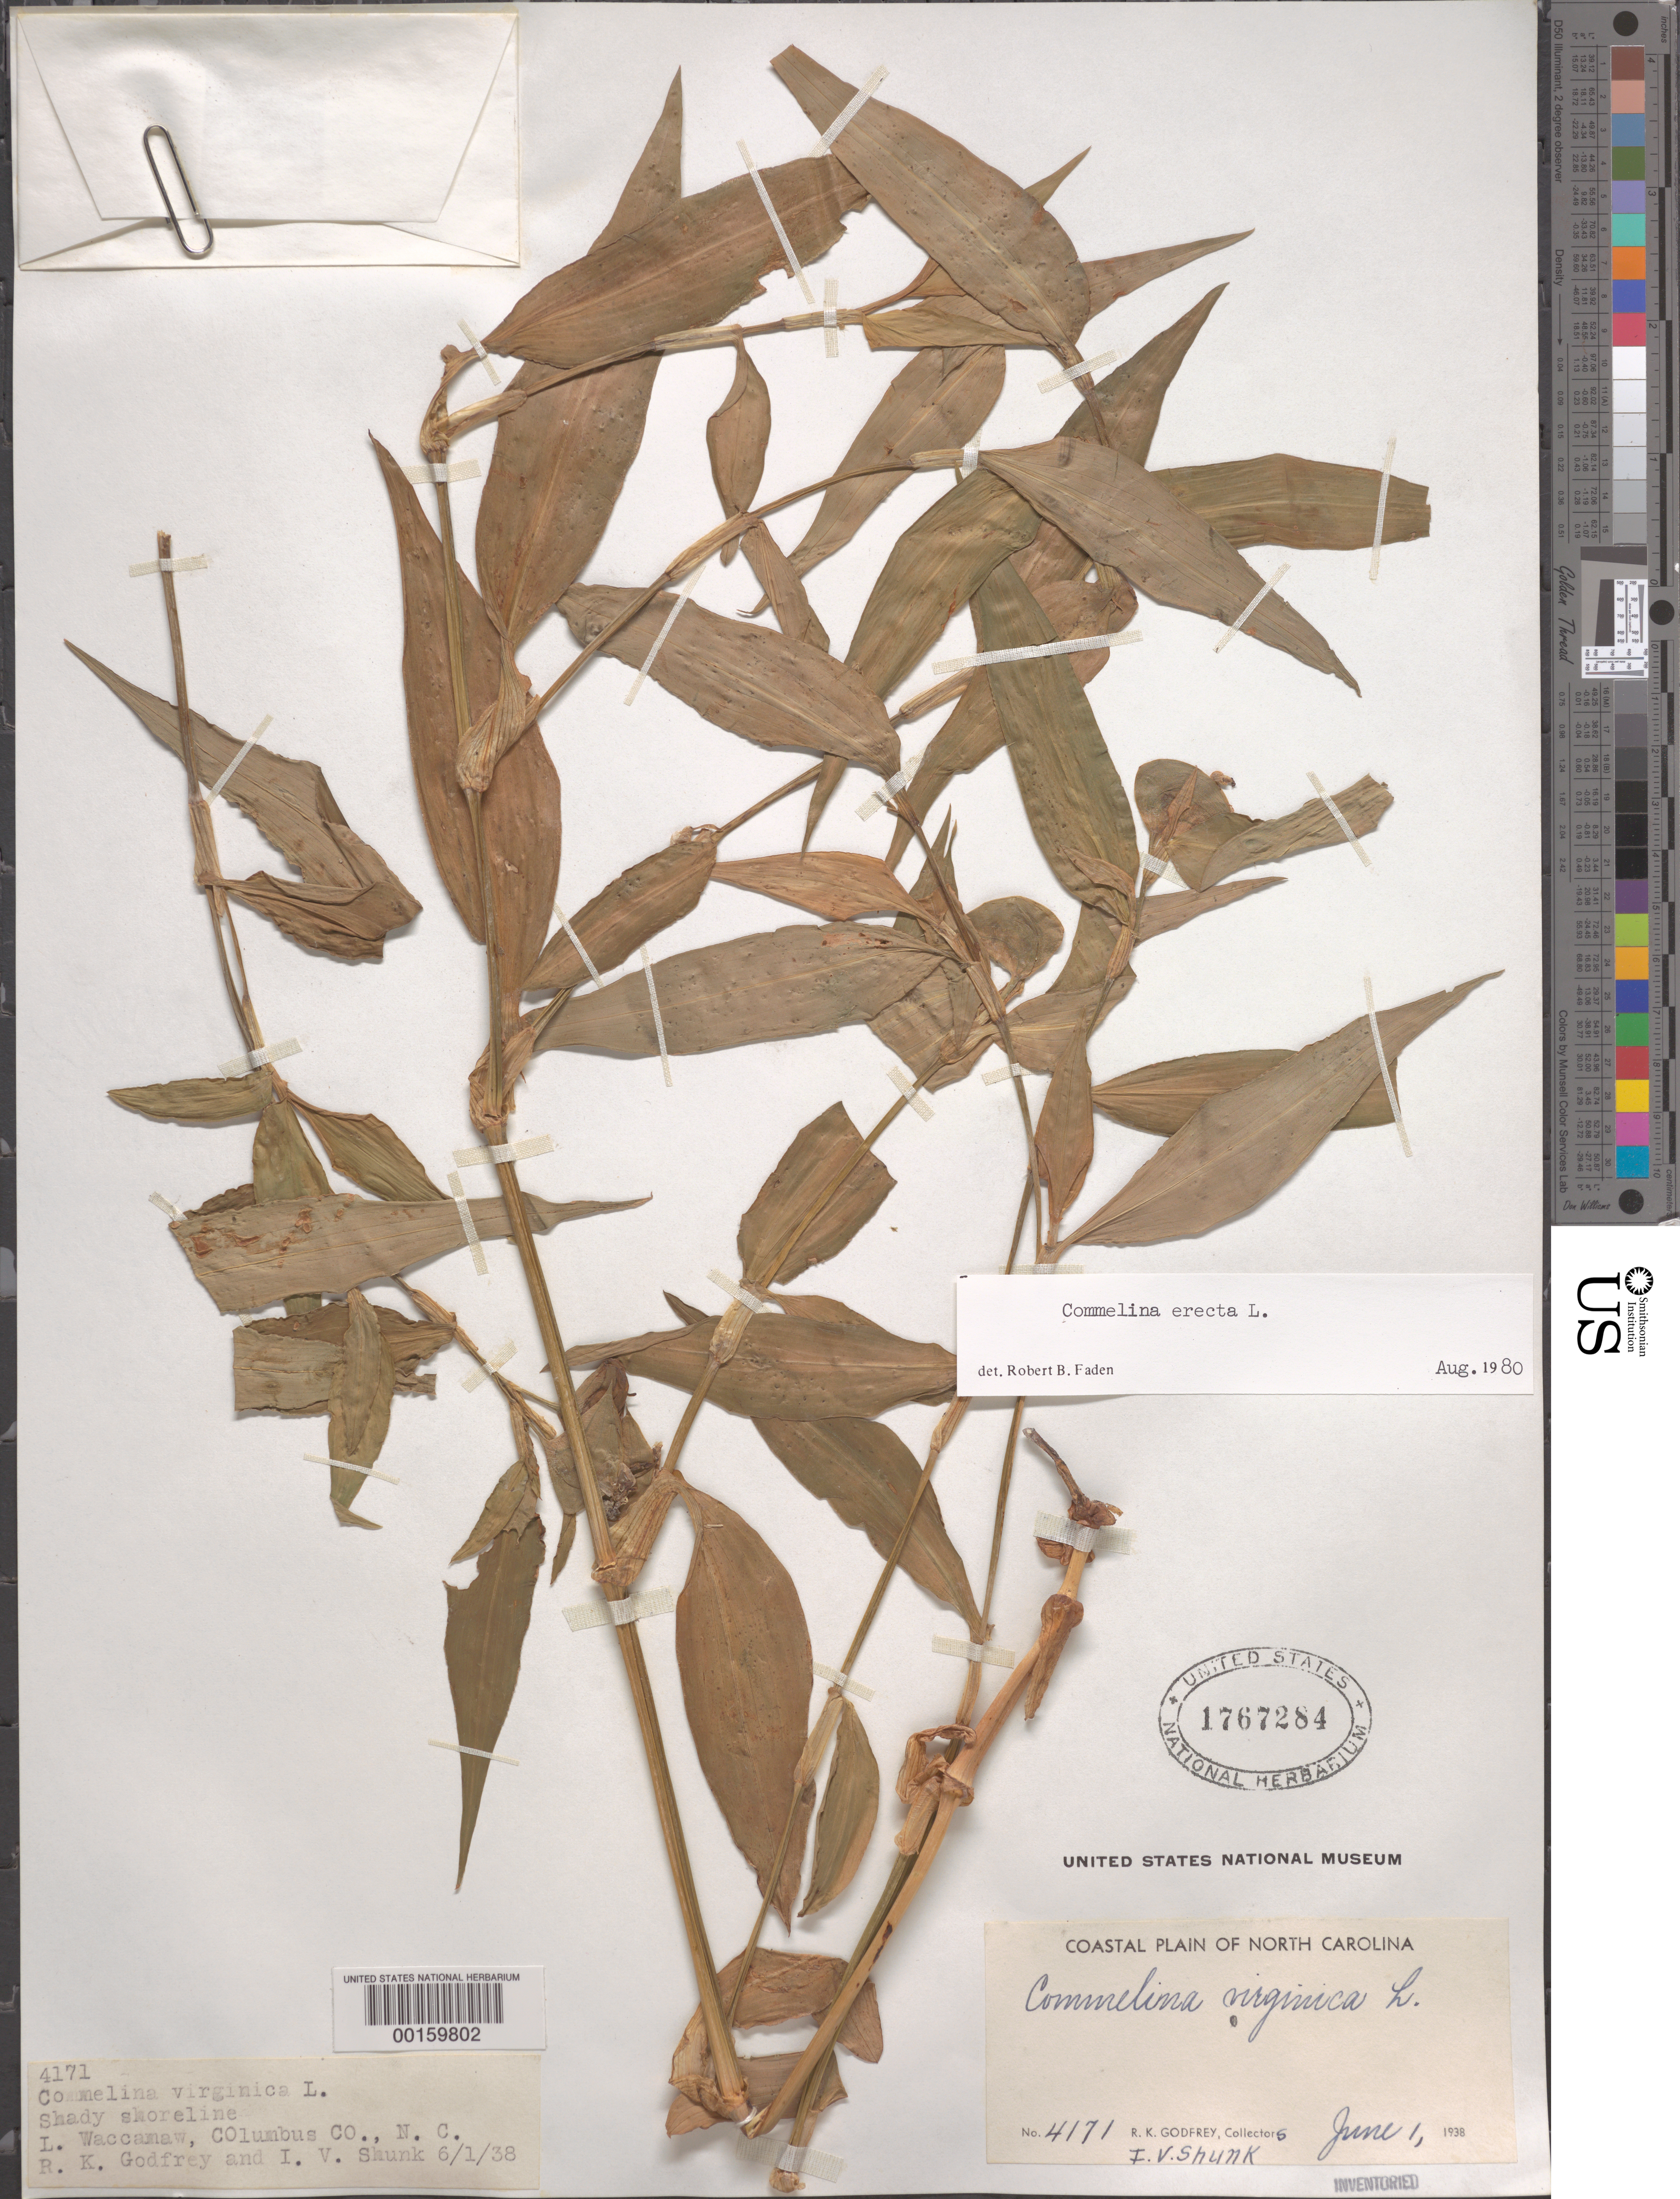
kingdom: Plantae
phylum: Tracheophyta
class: Liliopsida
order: Commelinales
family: Commelinaceae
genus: Commelina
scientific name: Commelina erecta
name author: L.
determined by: Faden, Robert B., (US), Smithsonian Institution - National Museum of Natural History (UNITED STATES)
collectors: R. K. Godfrey & J. M. Schunke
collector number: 4171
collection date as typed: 01 Jun 1938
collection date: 1938-06-01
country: United States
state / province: North Carolina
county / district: Columbus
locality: Lake waccamaw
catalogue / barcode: US 1767284